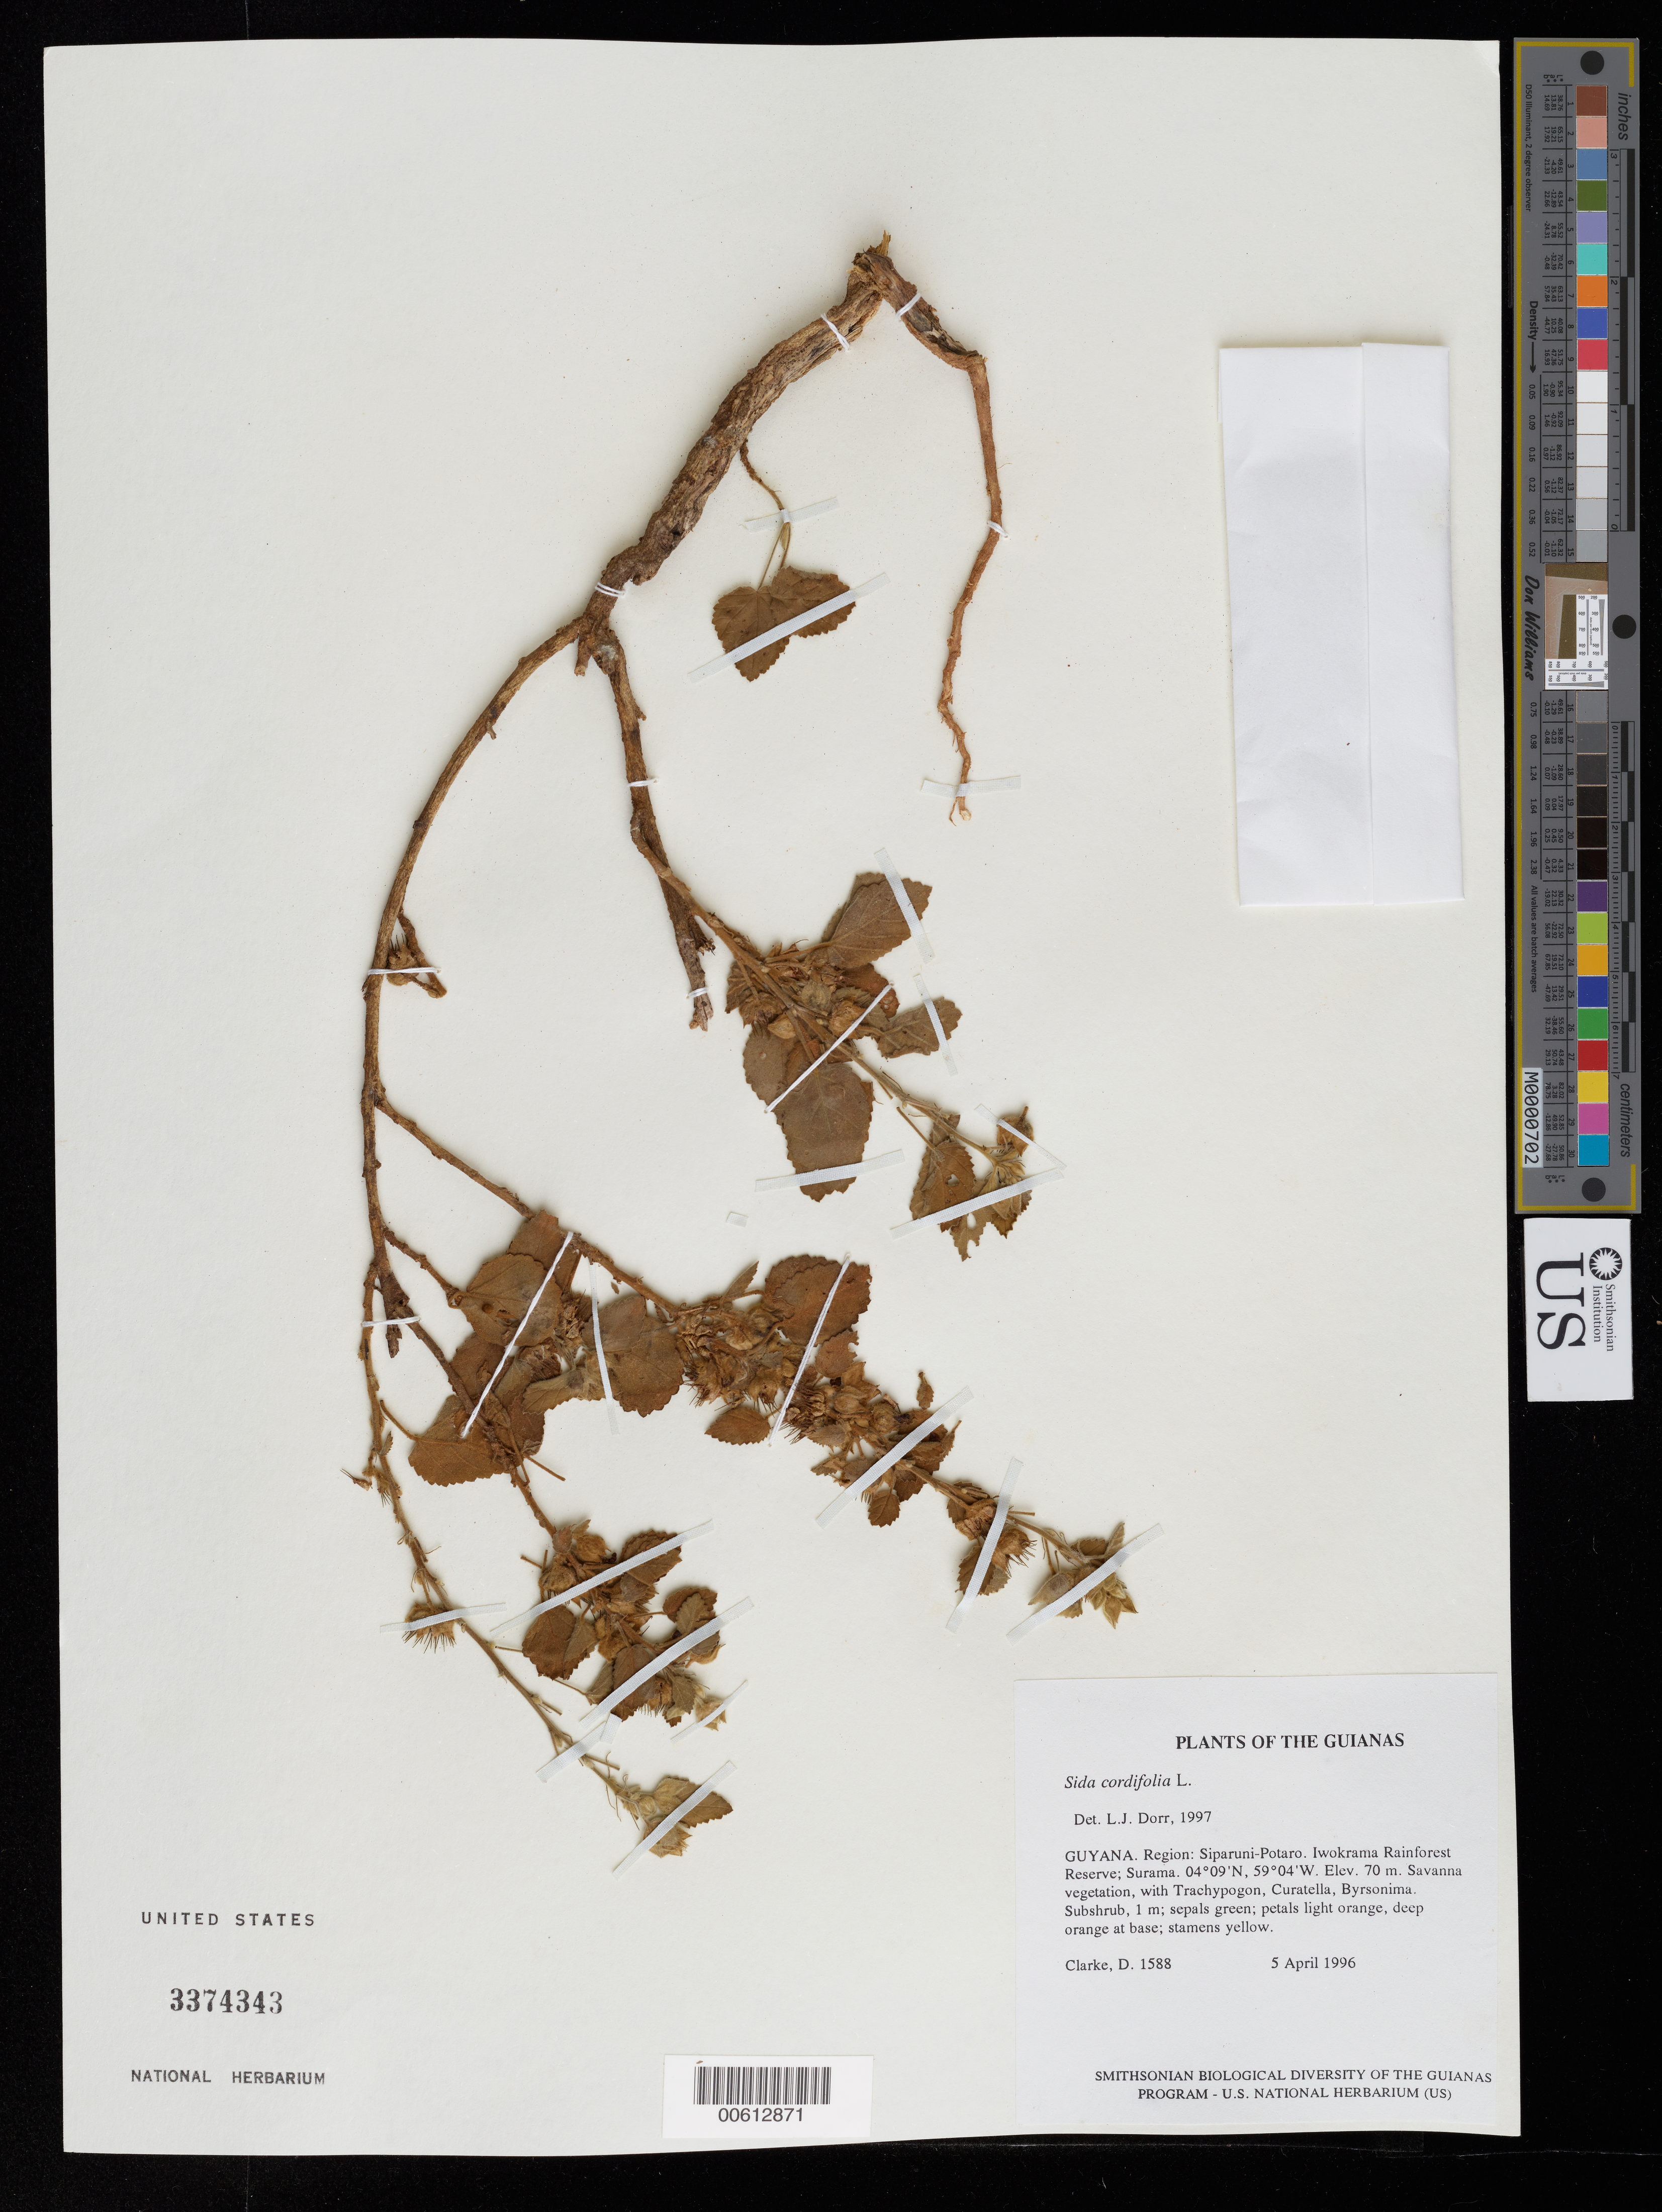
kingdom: Plantae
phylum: Tracheophyta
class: Magnoliopsida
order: Malvales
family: Malvaceae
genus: Sida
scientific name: Sida cordifolia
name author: L.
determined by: Dorr, L. J., (BOT), Smithsonian Institution - National Museum of Natural History (UNITED STATES)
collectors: H. D. Clarke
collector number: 1588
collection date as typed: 5 April 1996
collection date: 1996-04-05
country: Guyana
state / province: Potaro-Siparuni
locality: Iwokrama Rainforest Reserve; Surama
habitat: Savanna vegetation, with Trachypogon, Curatella, Byrsonima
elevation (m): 70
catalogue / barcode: US 3374343